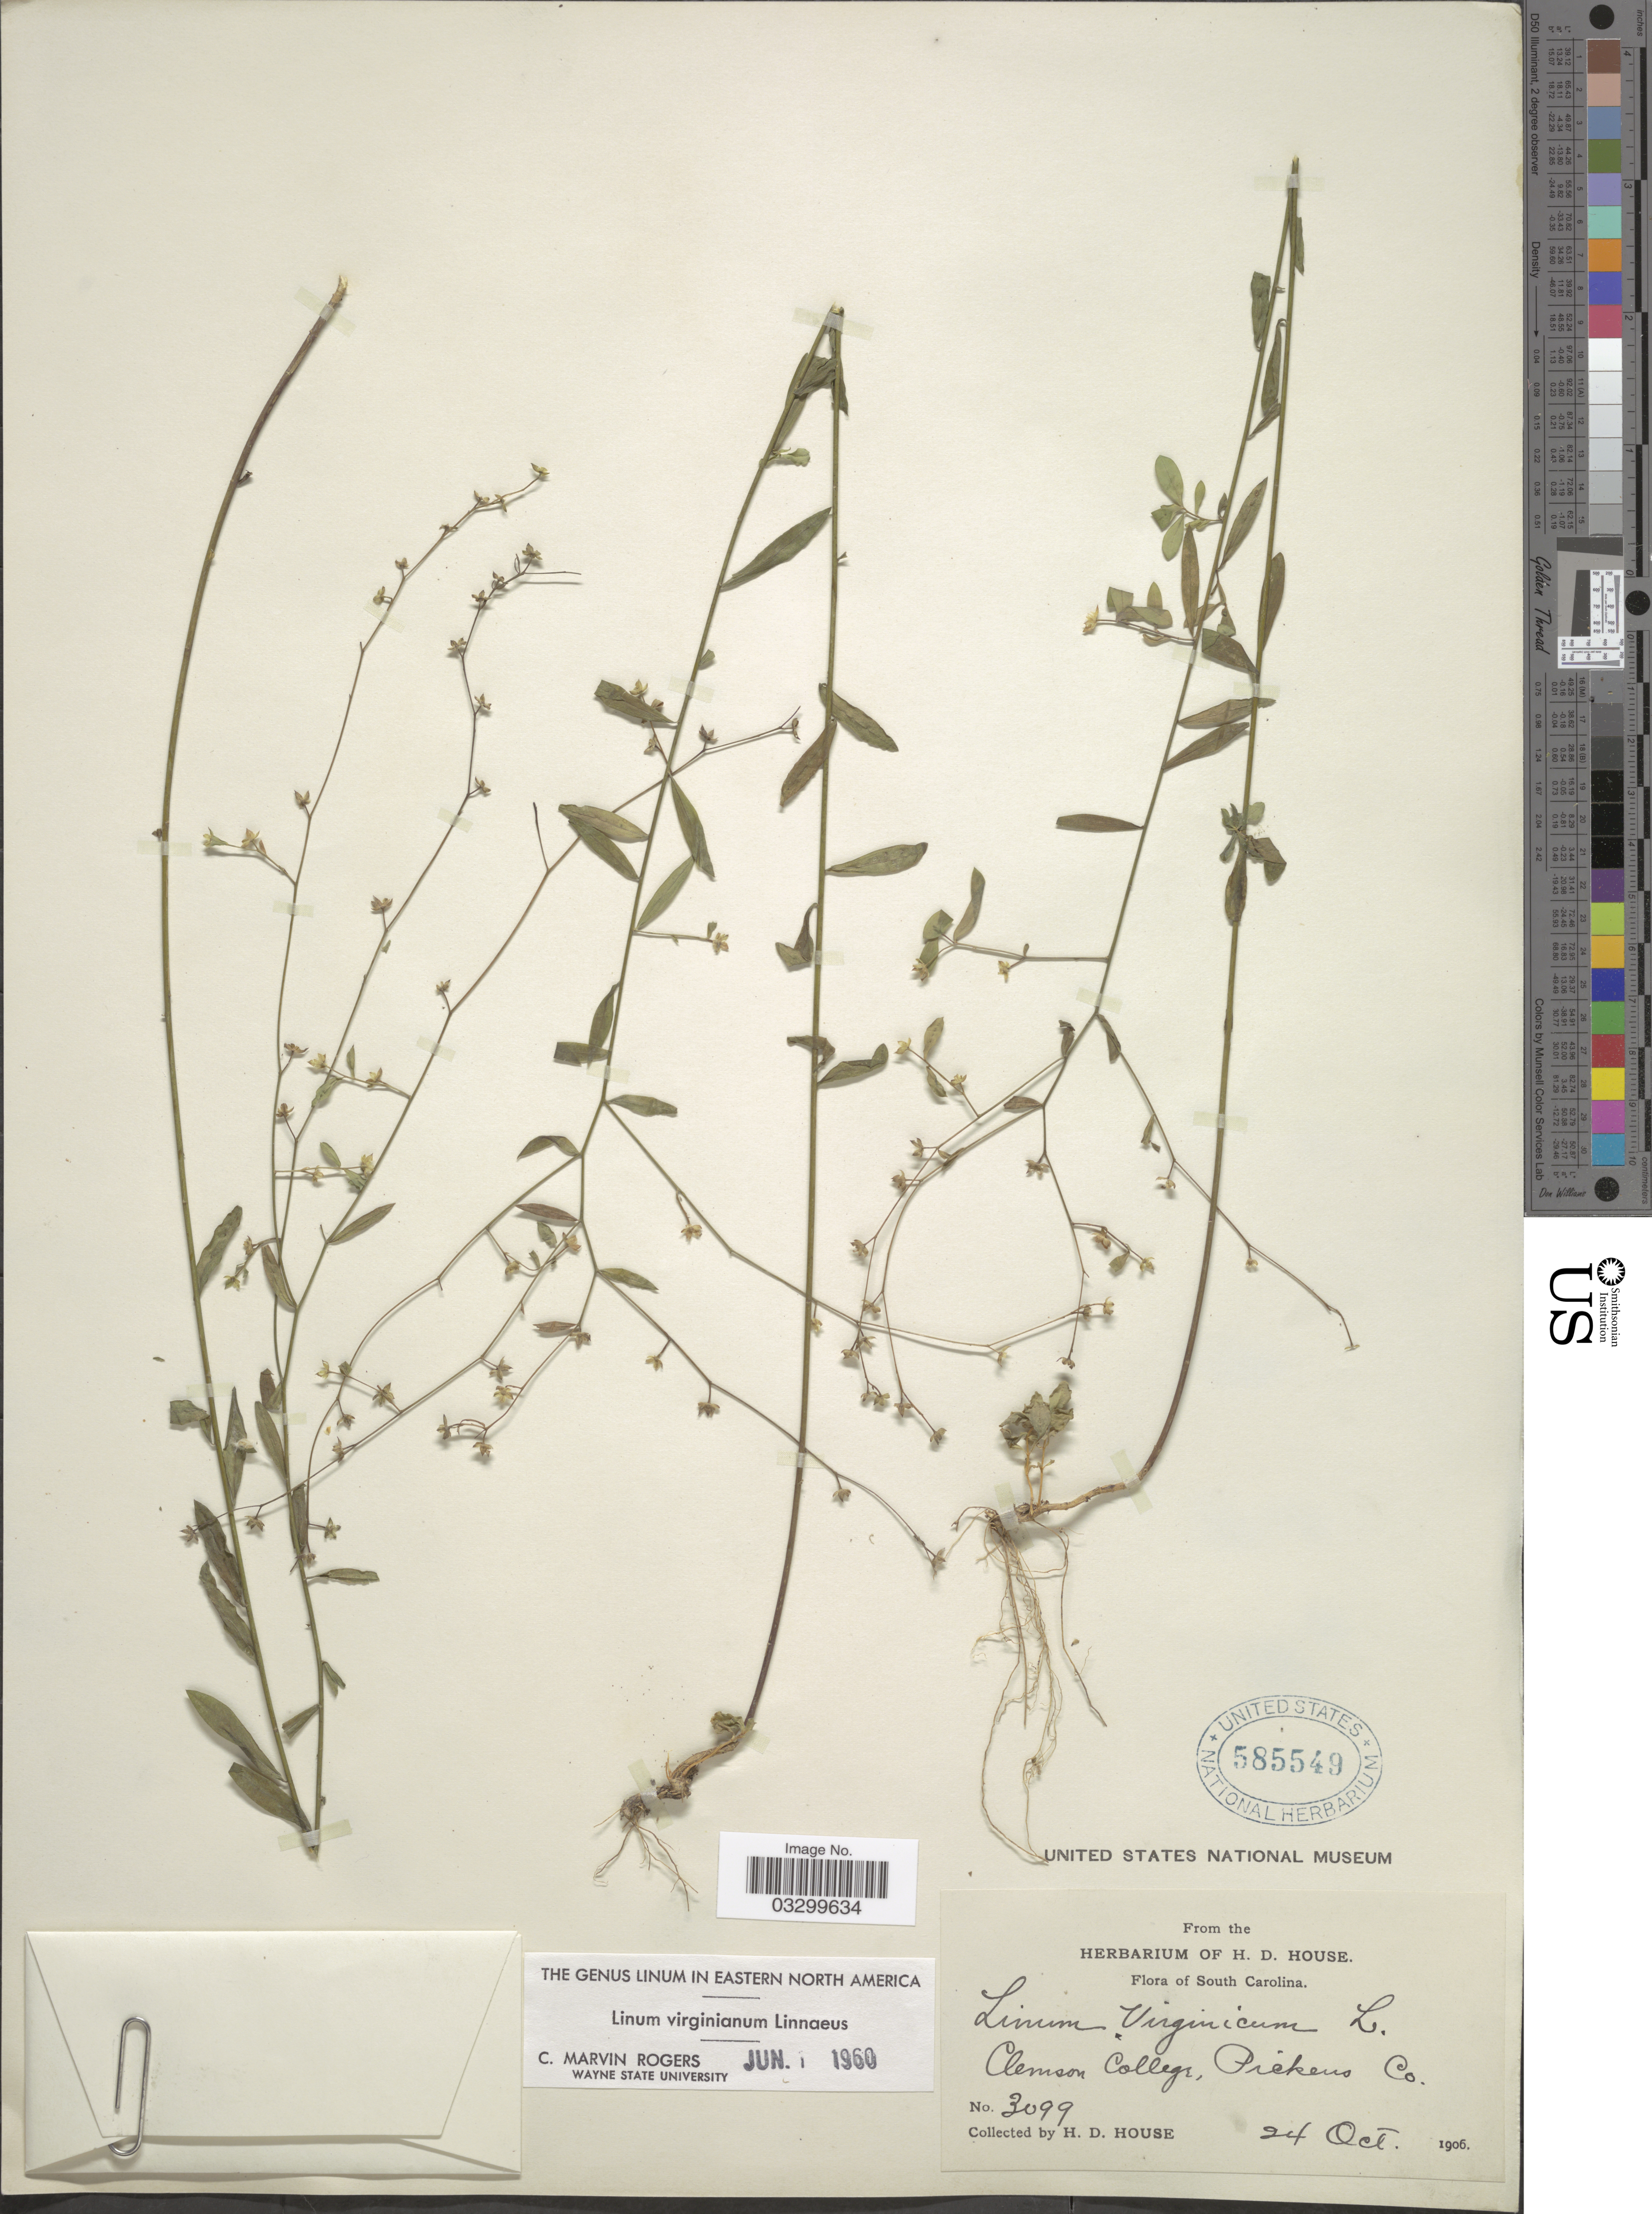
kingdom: Plantae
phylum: Tracheophyta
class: Magnoliopsida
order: Malpighiales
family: Linaceae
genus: Linum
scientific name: Linum virginianum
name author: L.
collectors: H. D. House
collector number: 3099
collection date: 1906-10-24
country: United States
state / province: South Carolina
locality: Clemson College, Pickens Co.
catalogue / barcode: US 585549